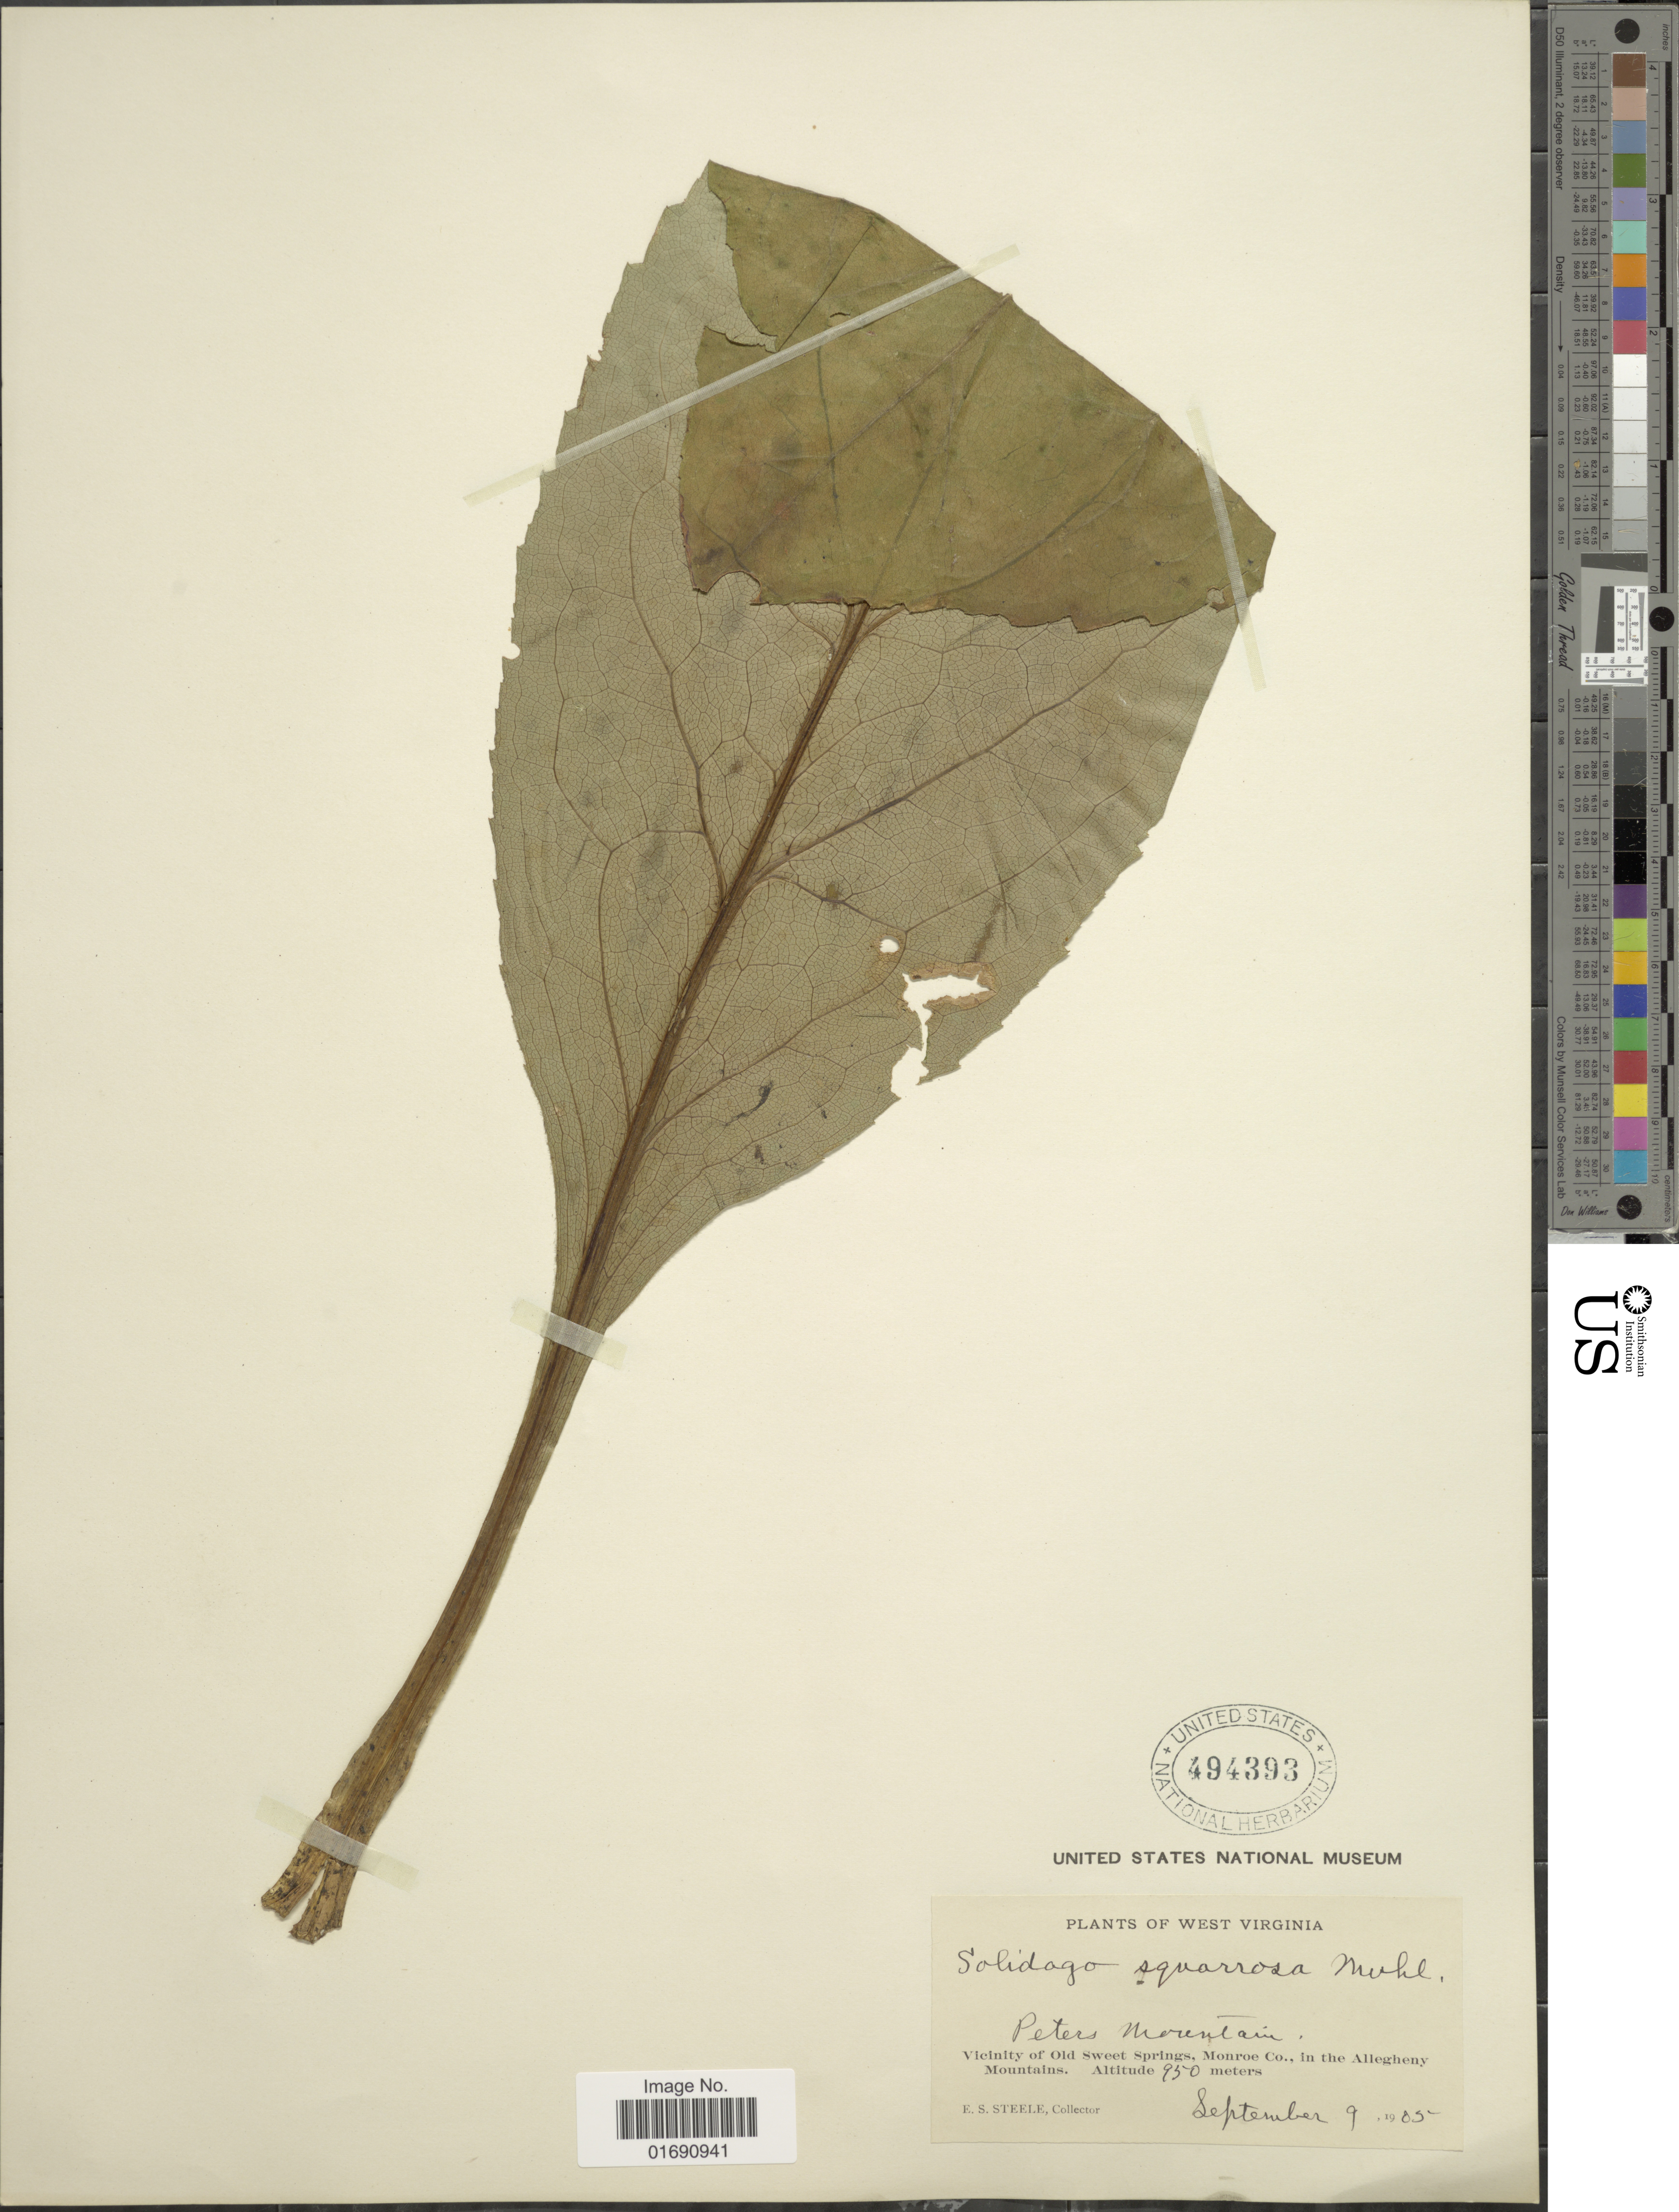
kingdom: Plantae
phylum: Tracheophyta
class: Magnoliopsida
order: Asterales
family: Asteraceae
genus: Solidago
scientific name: Solidago squarrosa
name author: Muhl.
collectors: E. Steele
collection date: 1905-09-09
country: United States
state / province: West Virginia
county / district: Monroe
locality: Peters Mountain, Vicinity of Old Sweet Springs, Monroe Co., in the Allegheny Mountains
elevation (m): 950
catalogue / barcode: US 494393